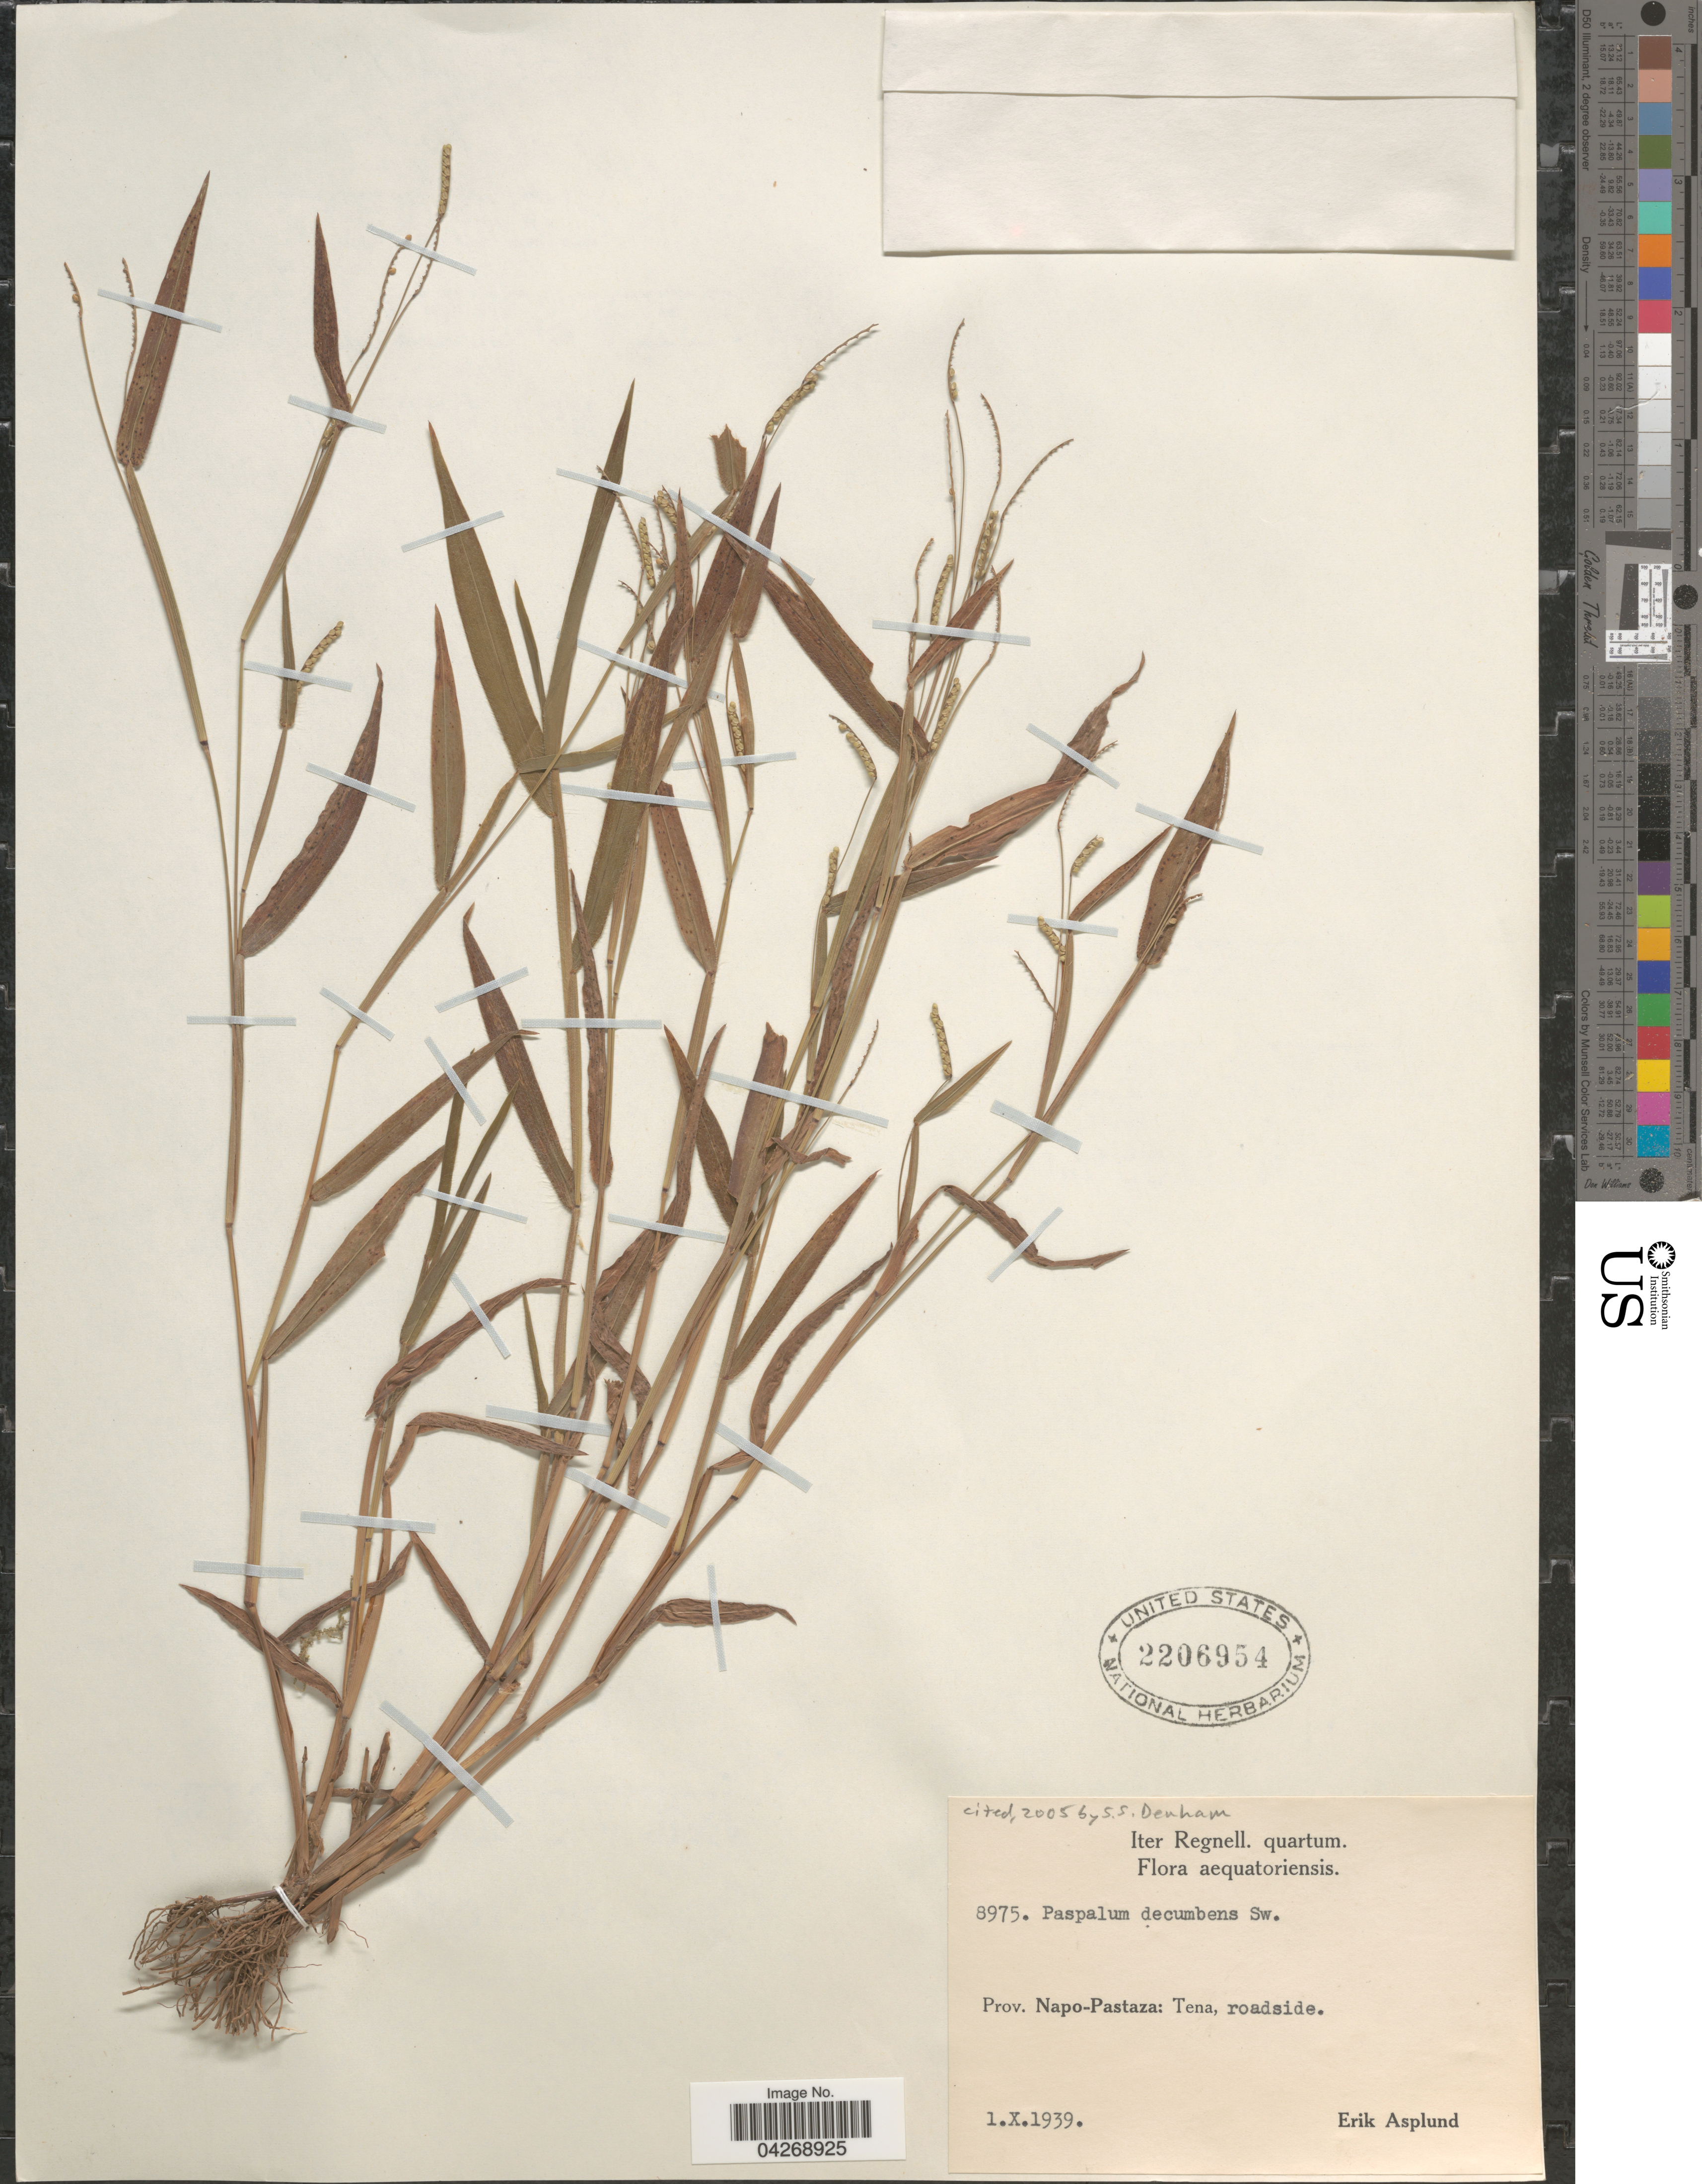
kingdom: Plantae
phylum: Tracheophyta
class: Liliopsida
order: Poales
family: Poaceae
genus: Paspalum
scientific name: Paspalum decumbens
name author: Sw.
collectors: E. Asplund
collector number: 8975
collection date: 1939-10-01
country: Ecuador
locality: Iter Regnell. quartum. Aequatoriensis. prov. Napo-Pastaza: Tena, roadside.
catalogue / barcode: US 2206954